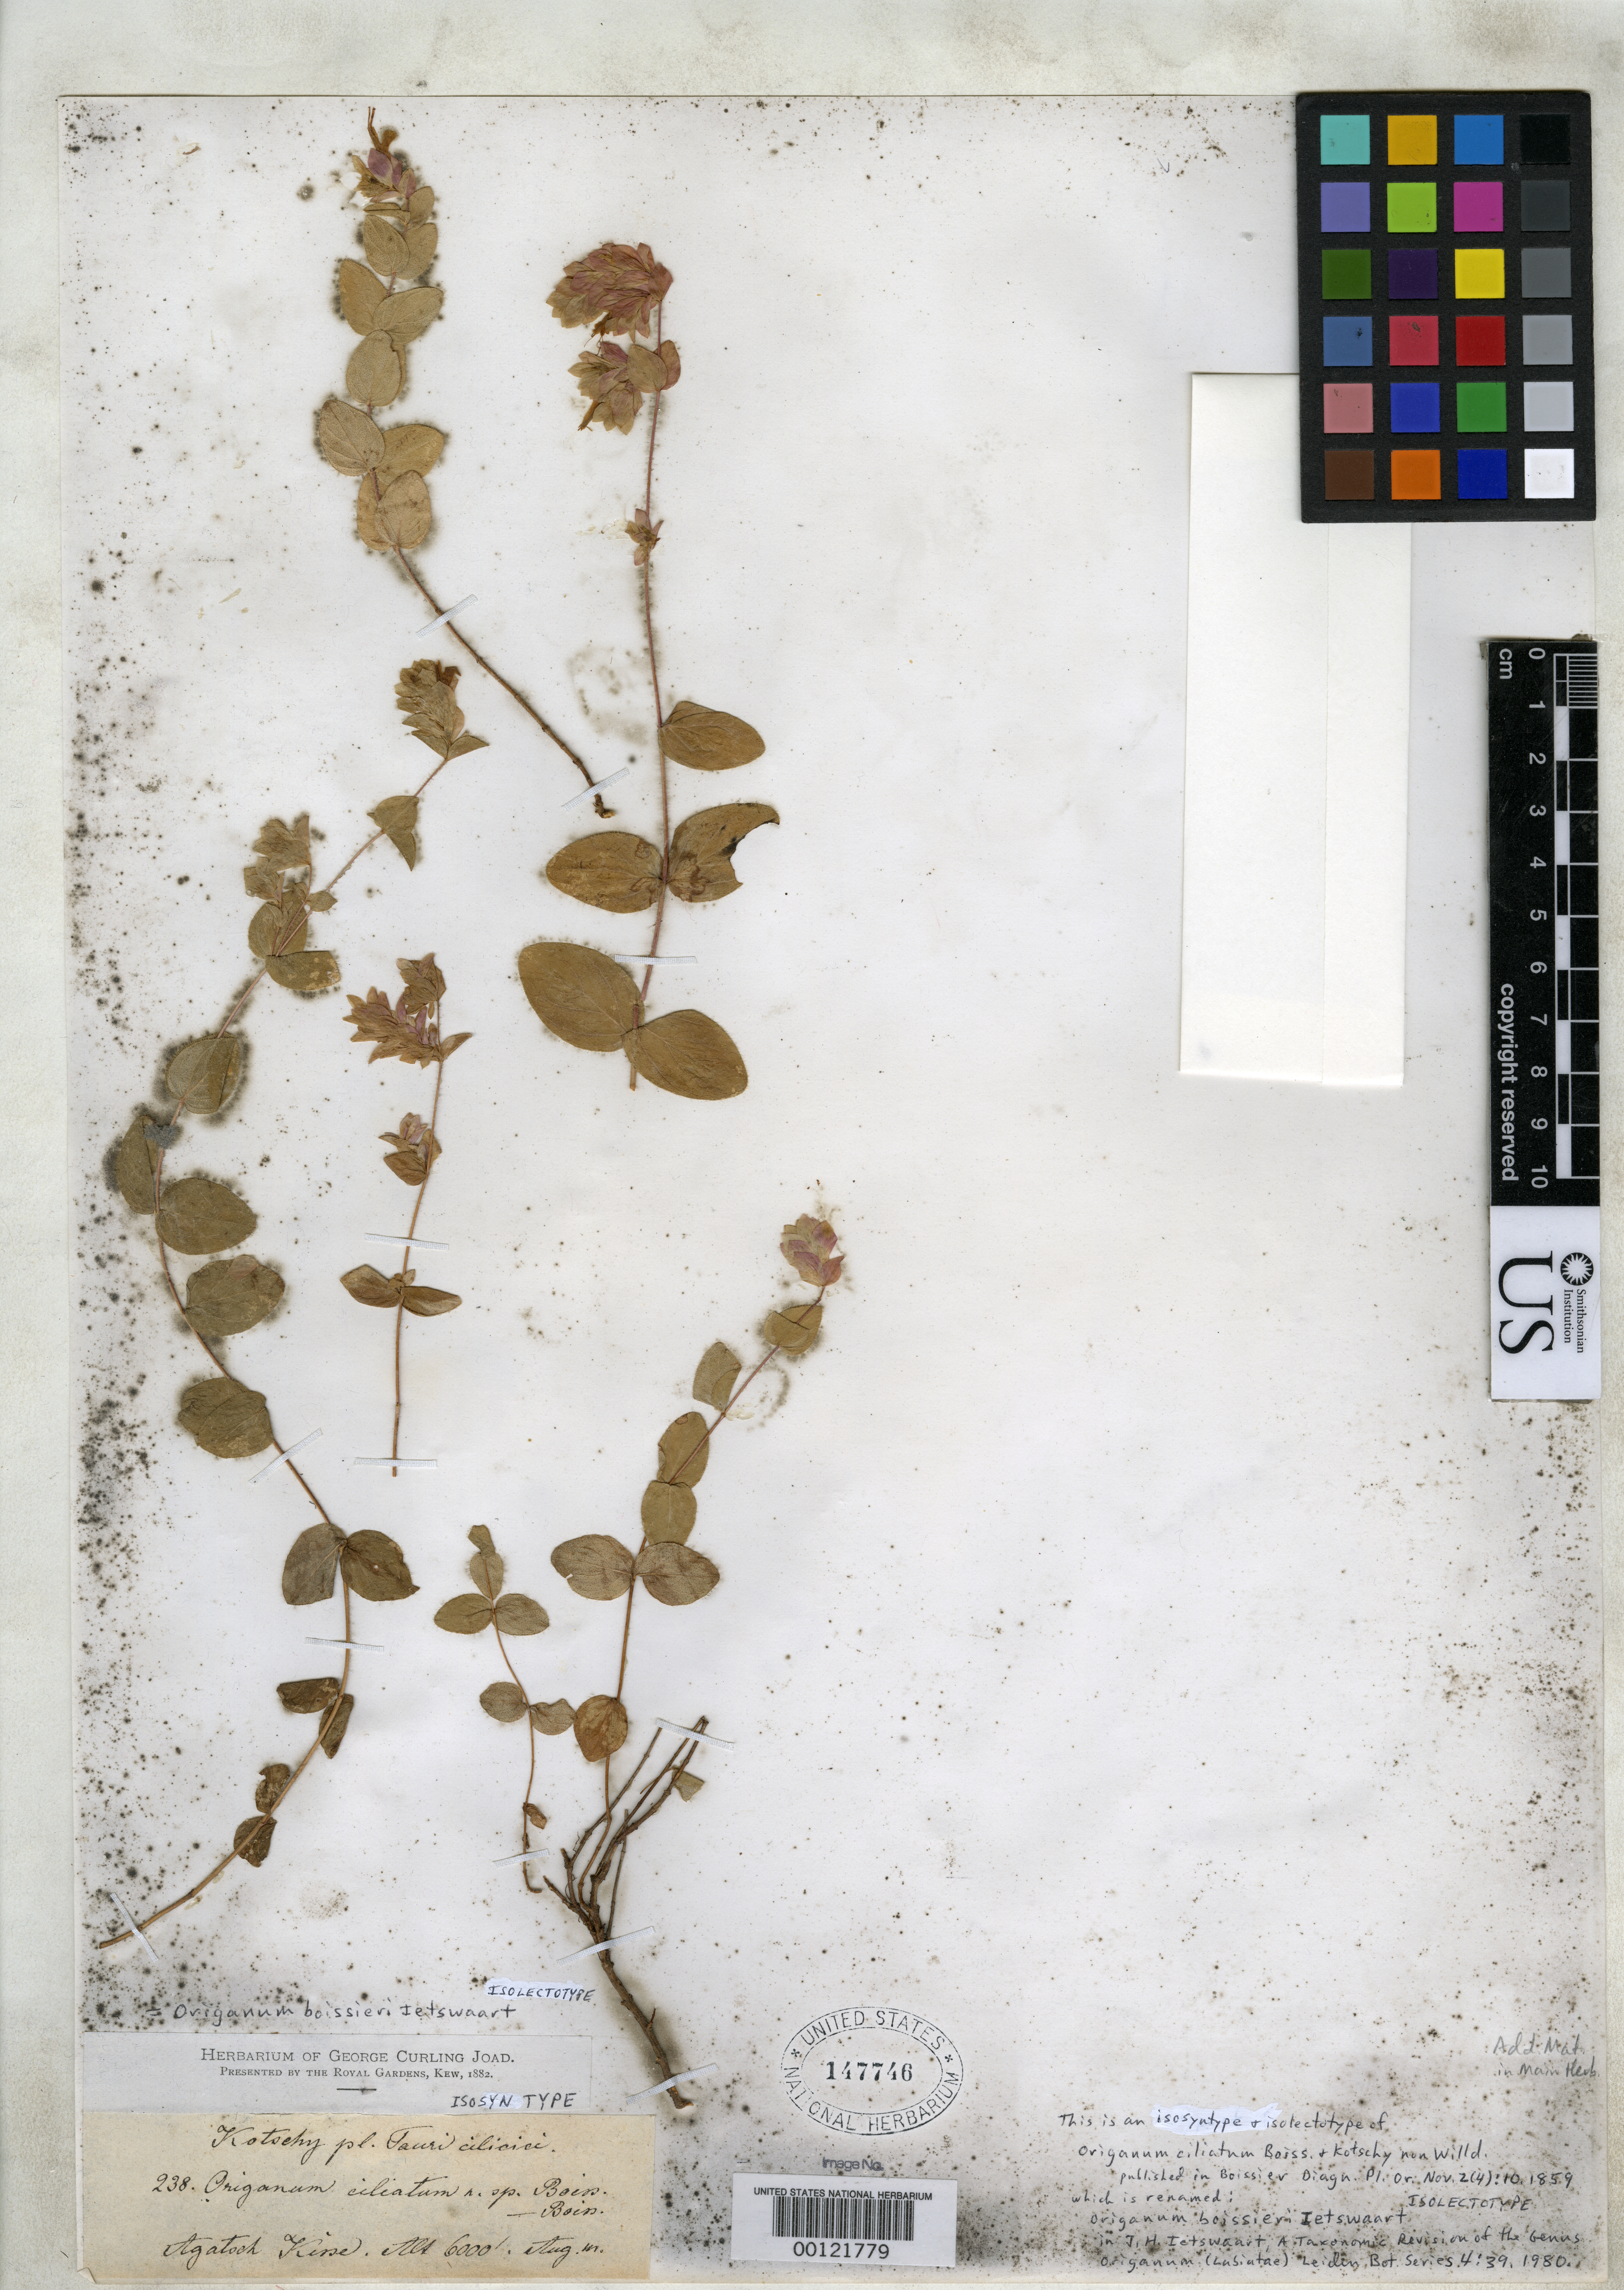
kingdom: Plantae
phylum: Tracheophyta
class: Magnoliopsida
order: Lamiales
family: Lamiaceae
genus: Origanum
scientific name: Origanum ciliatum Boiss. & Kotschy, nom. illeg.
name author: Boiss. & Kotschy in Boiss.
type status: Isolectotype; Isosyntype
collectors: K. G. Kotschy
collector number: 238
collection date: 1853-08-12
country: Turkey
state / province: Karaman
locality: Cilicicum in Tauri alpes "Bulgar Dagh", in faucibus vallis Agatsch Kisse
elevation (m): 1829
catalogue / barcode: US 3647645